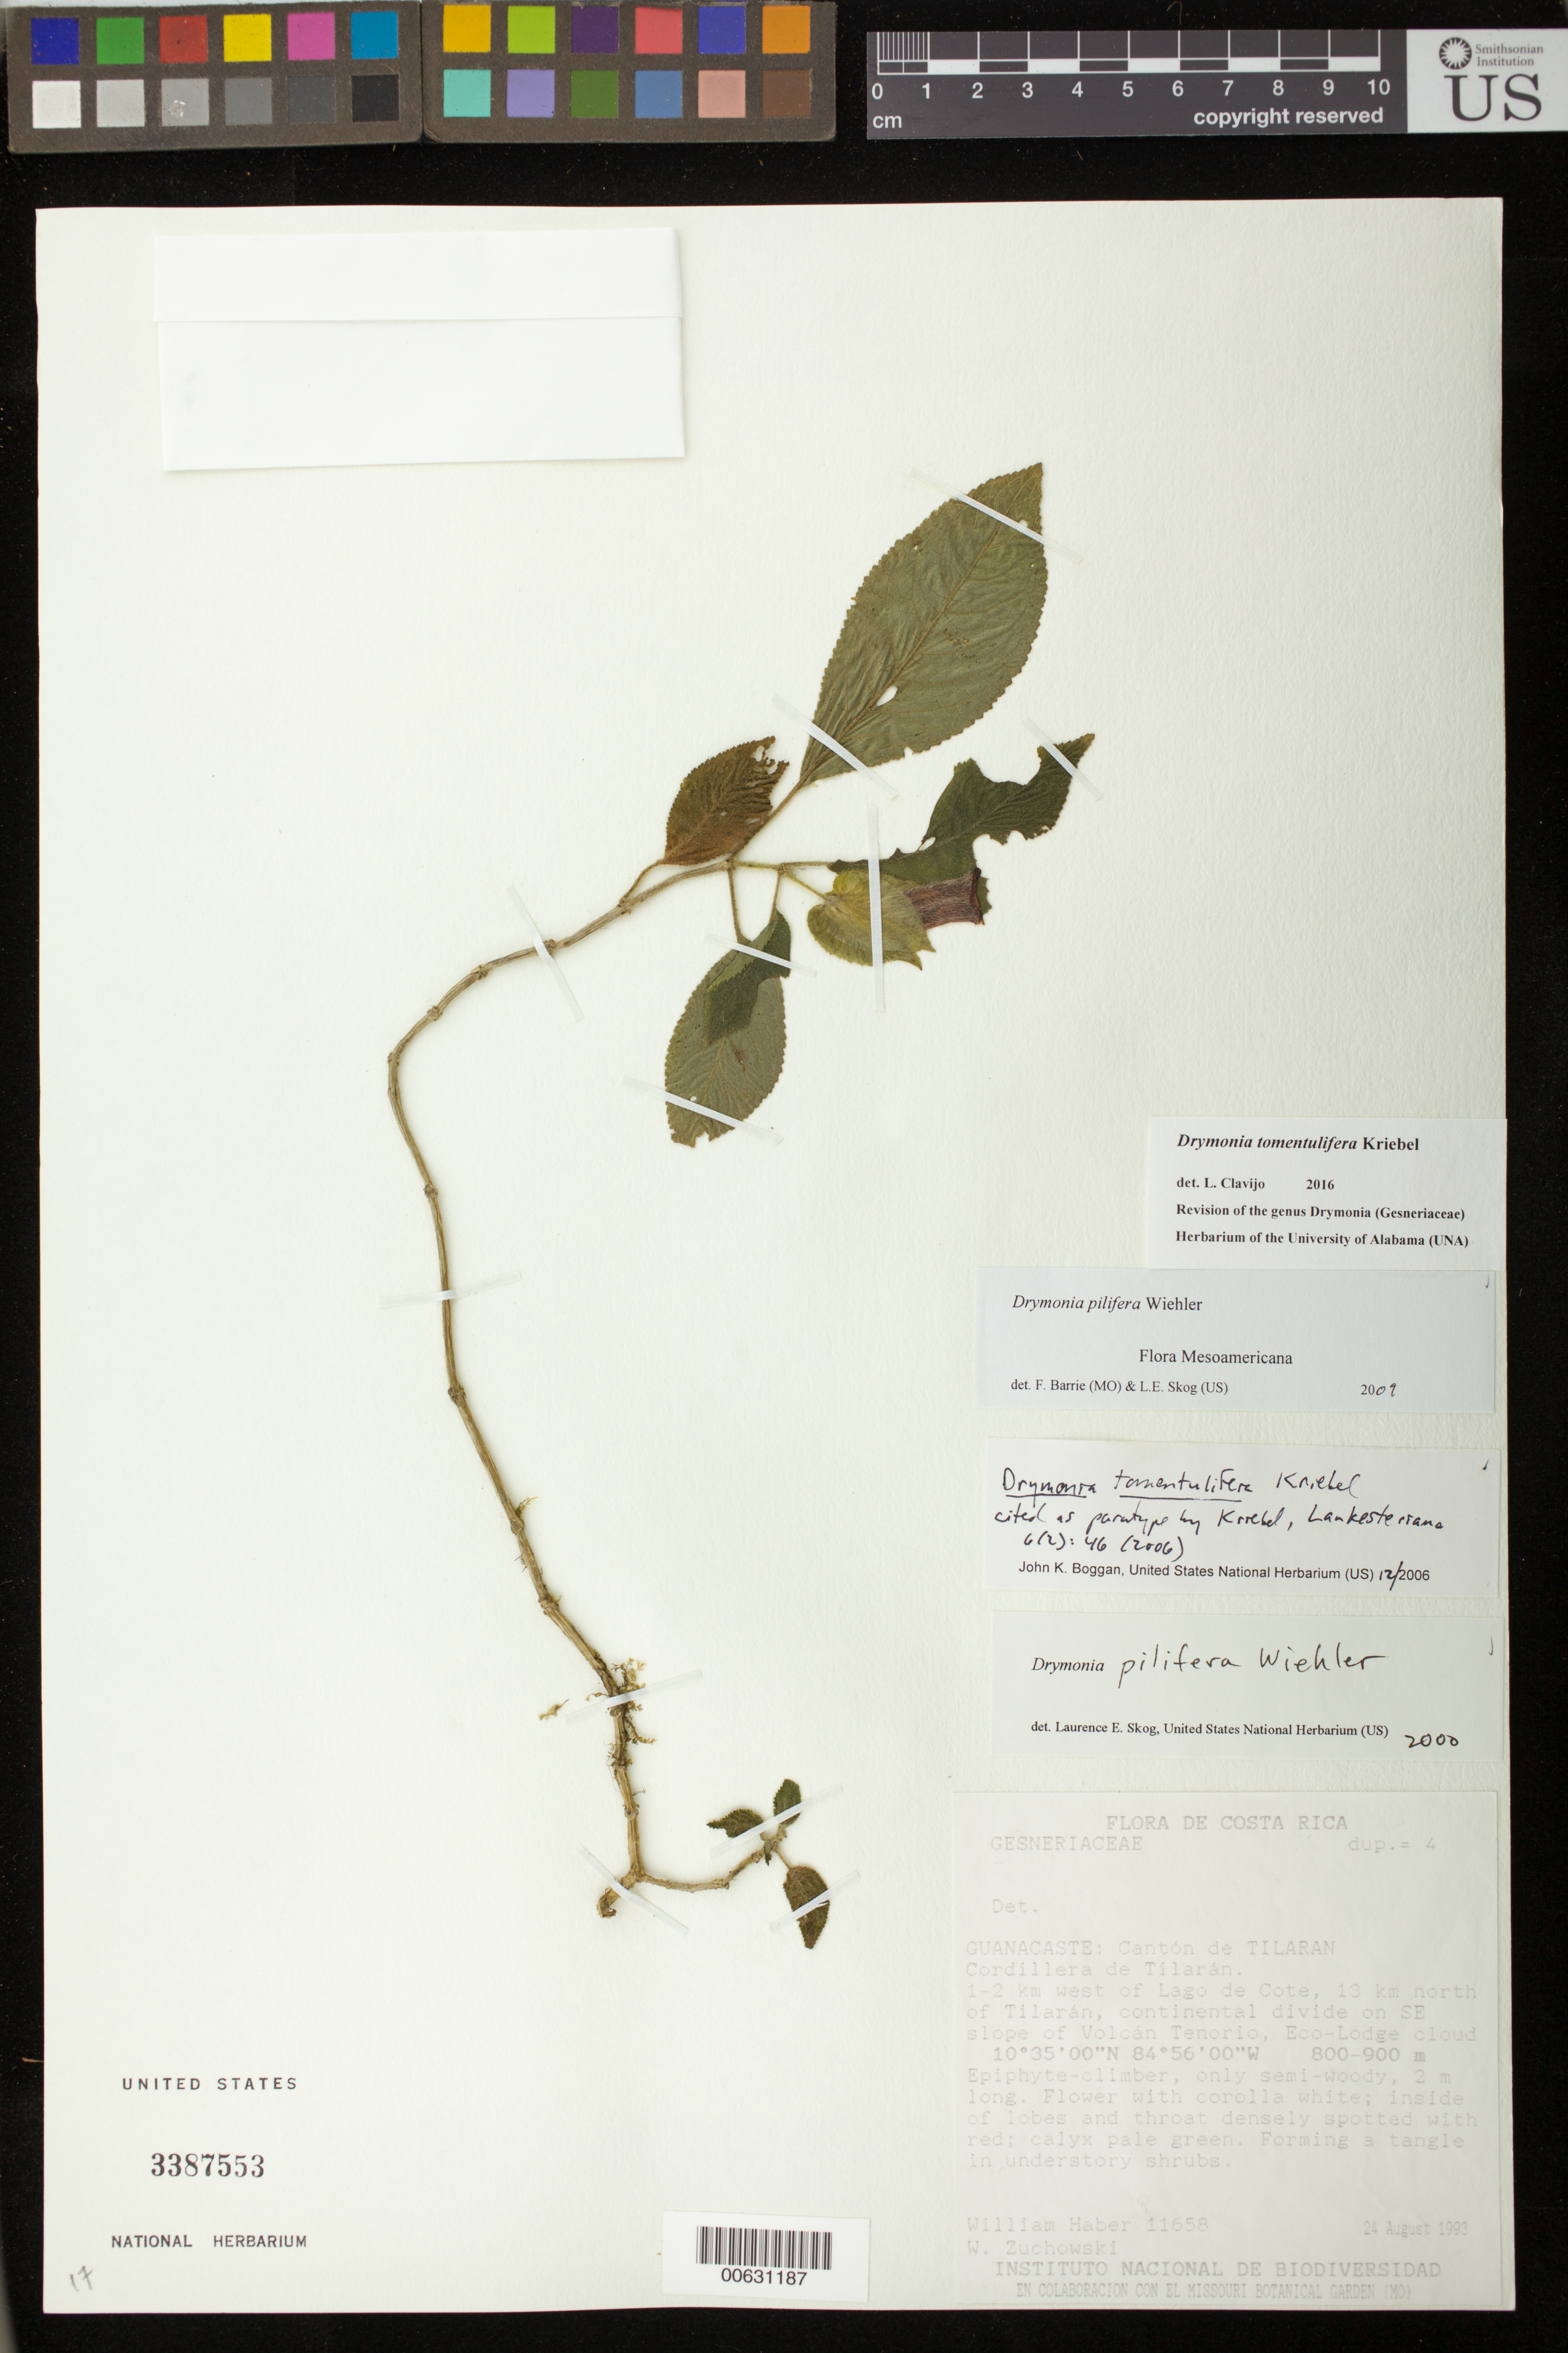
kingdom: Plantae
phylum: Tracheophyta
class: Magnoliopsida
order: Lamiales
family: Gesneriaceae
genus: Drymonia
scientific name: Drymonia tomentulifera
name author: Kriebel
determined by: Clavijo, L.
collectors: W. Haber & W. Zuchowski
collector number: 11658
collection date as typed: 24 Aug 1993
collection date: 1993-08-24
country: Costa Rica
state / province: Guanacaste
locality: Cantón de Tilaran, Cordillera de Tilarán, 1-2 km west of Lago de Cote, 13 km north of Tilarán, continental divide on SE slope of Volcán Tenorio, Eco-Lodge cloud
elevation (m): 800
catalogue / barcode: US 3387553